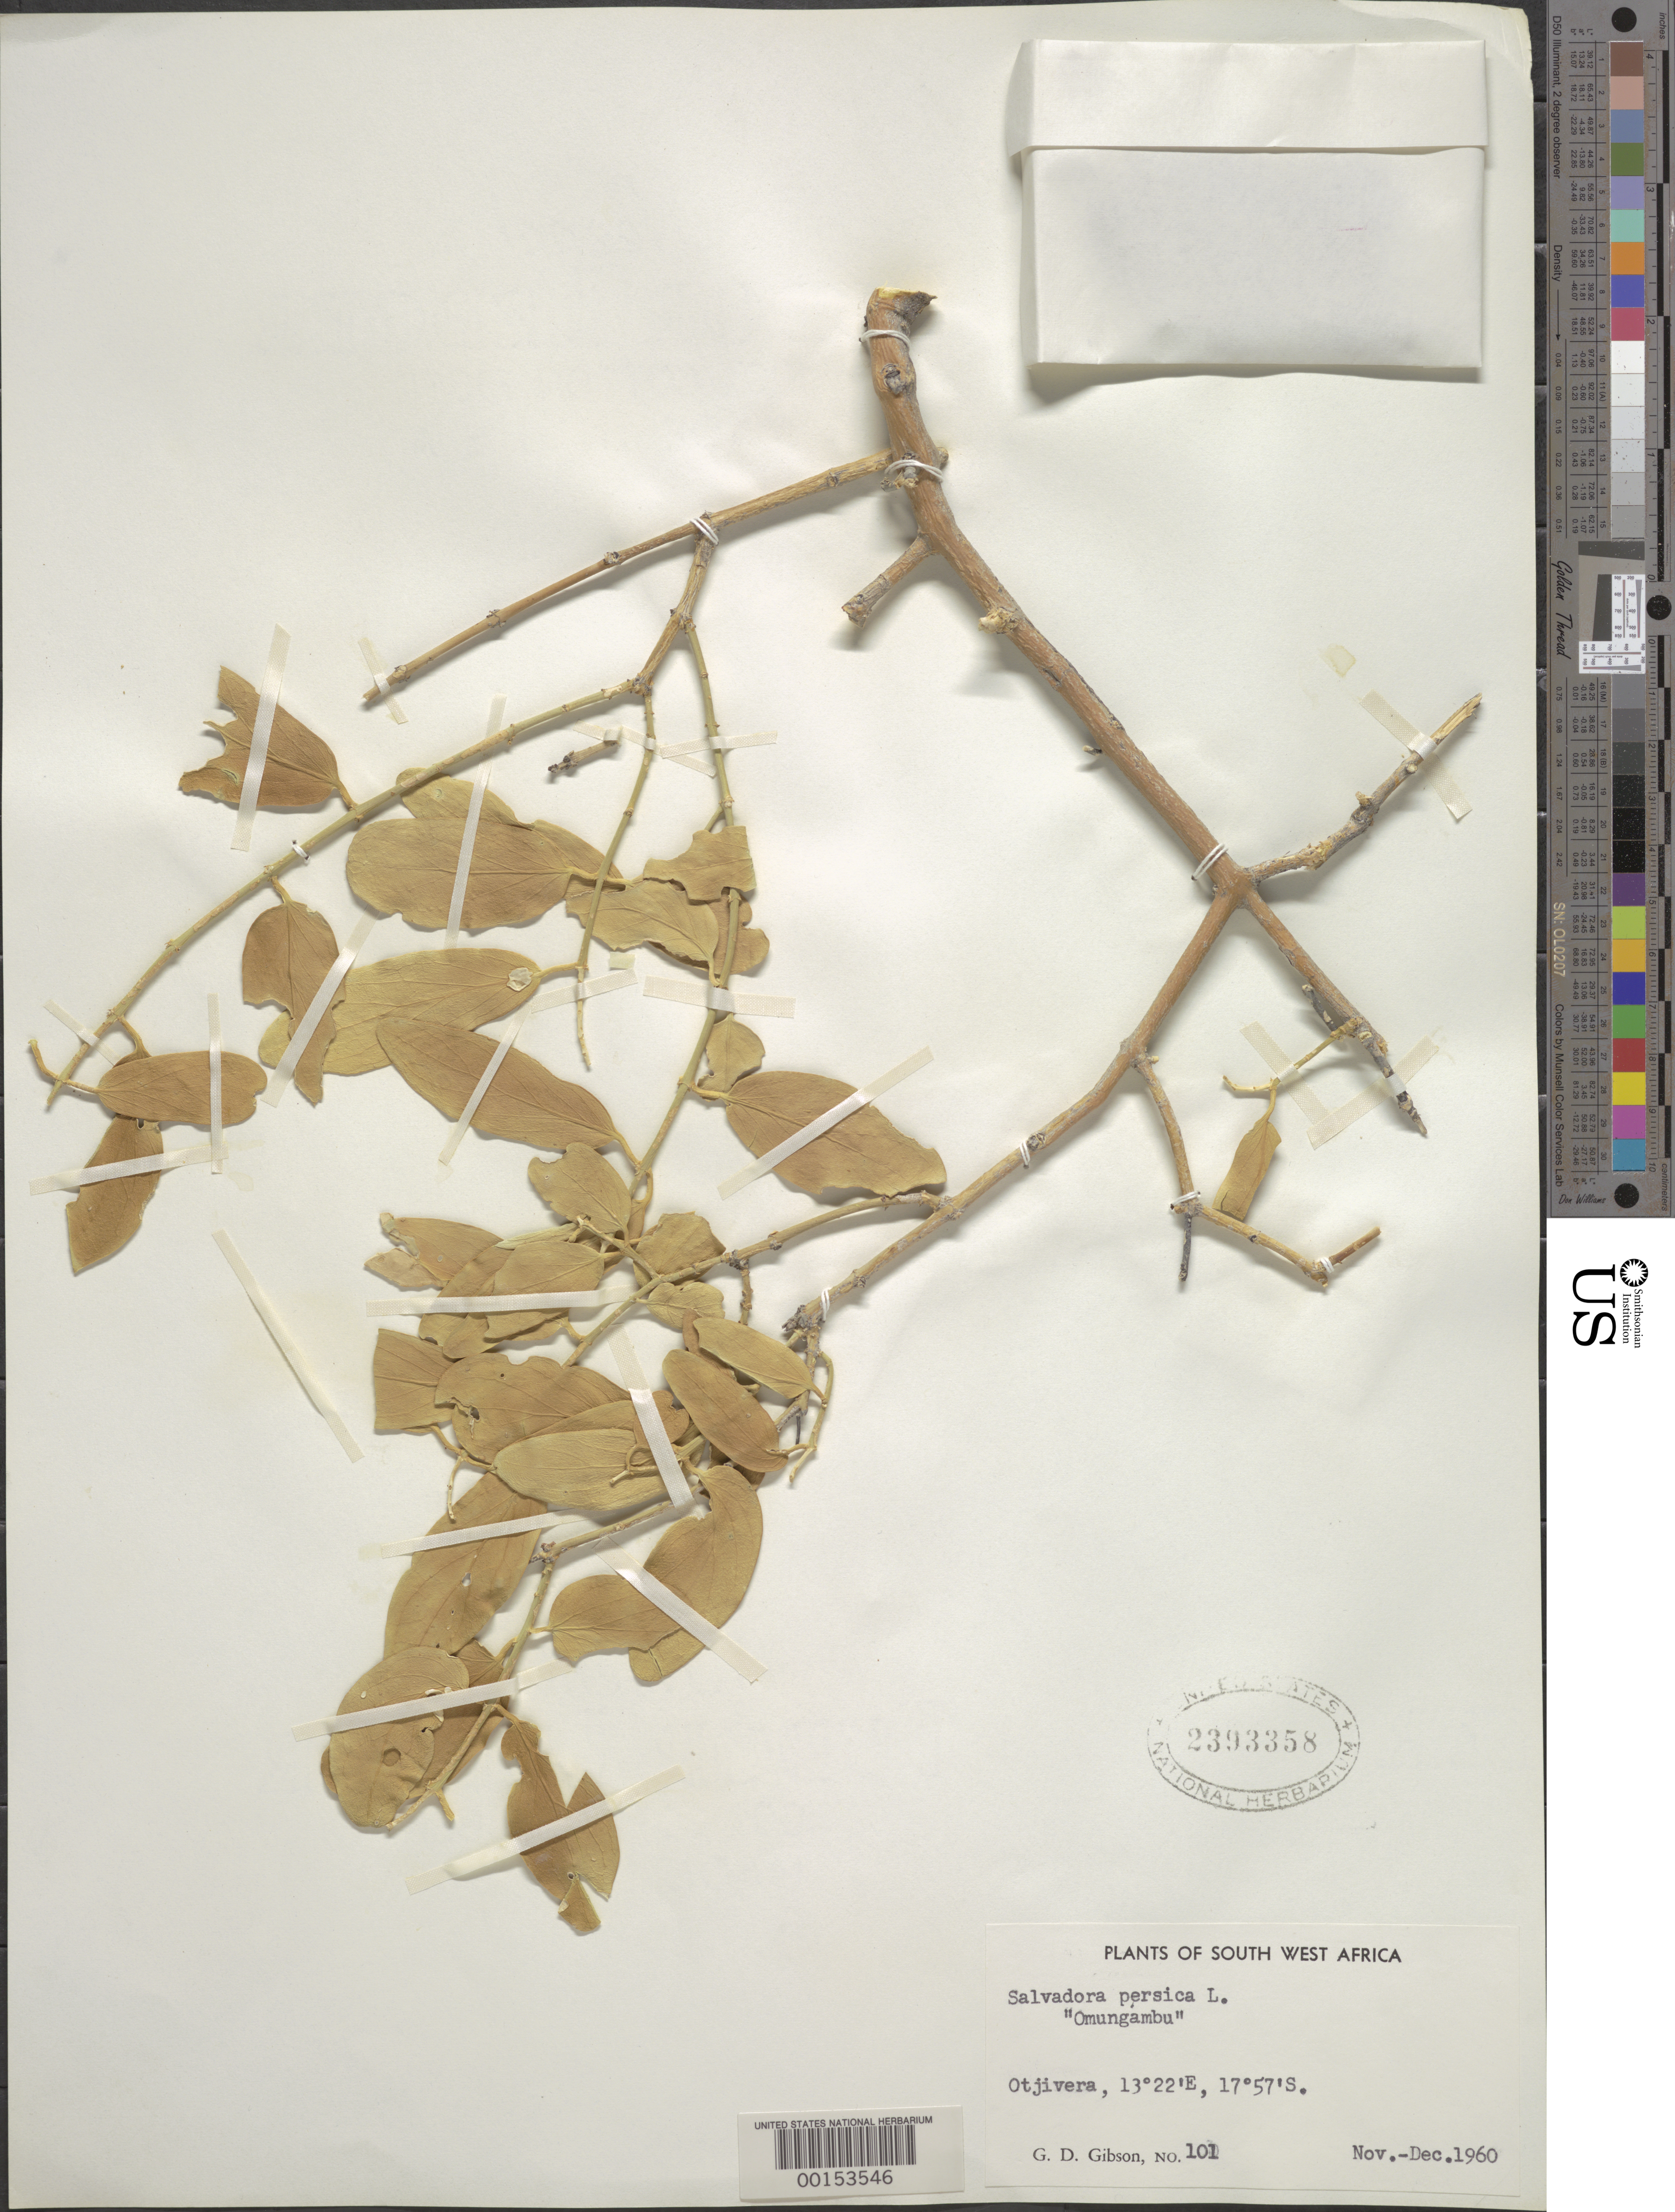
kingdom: Plantae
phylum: Tracheophyta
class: Magnoliopsida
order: Brassicales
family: Salvadoraceae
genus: Salvadora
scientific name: Salvadora persica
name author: L.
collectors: G. D. Gibson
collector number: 101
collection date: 1960-11/1960-12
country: Namibia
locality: South West Africa. Otjivera.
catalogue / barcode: US 2393358